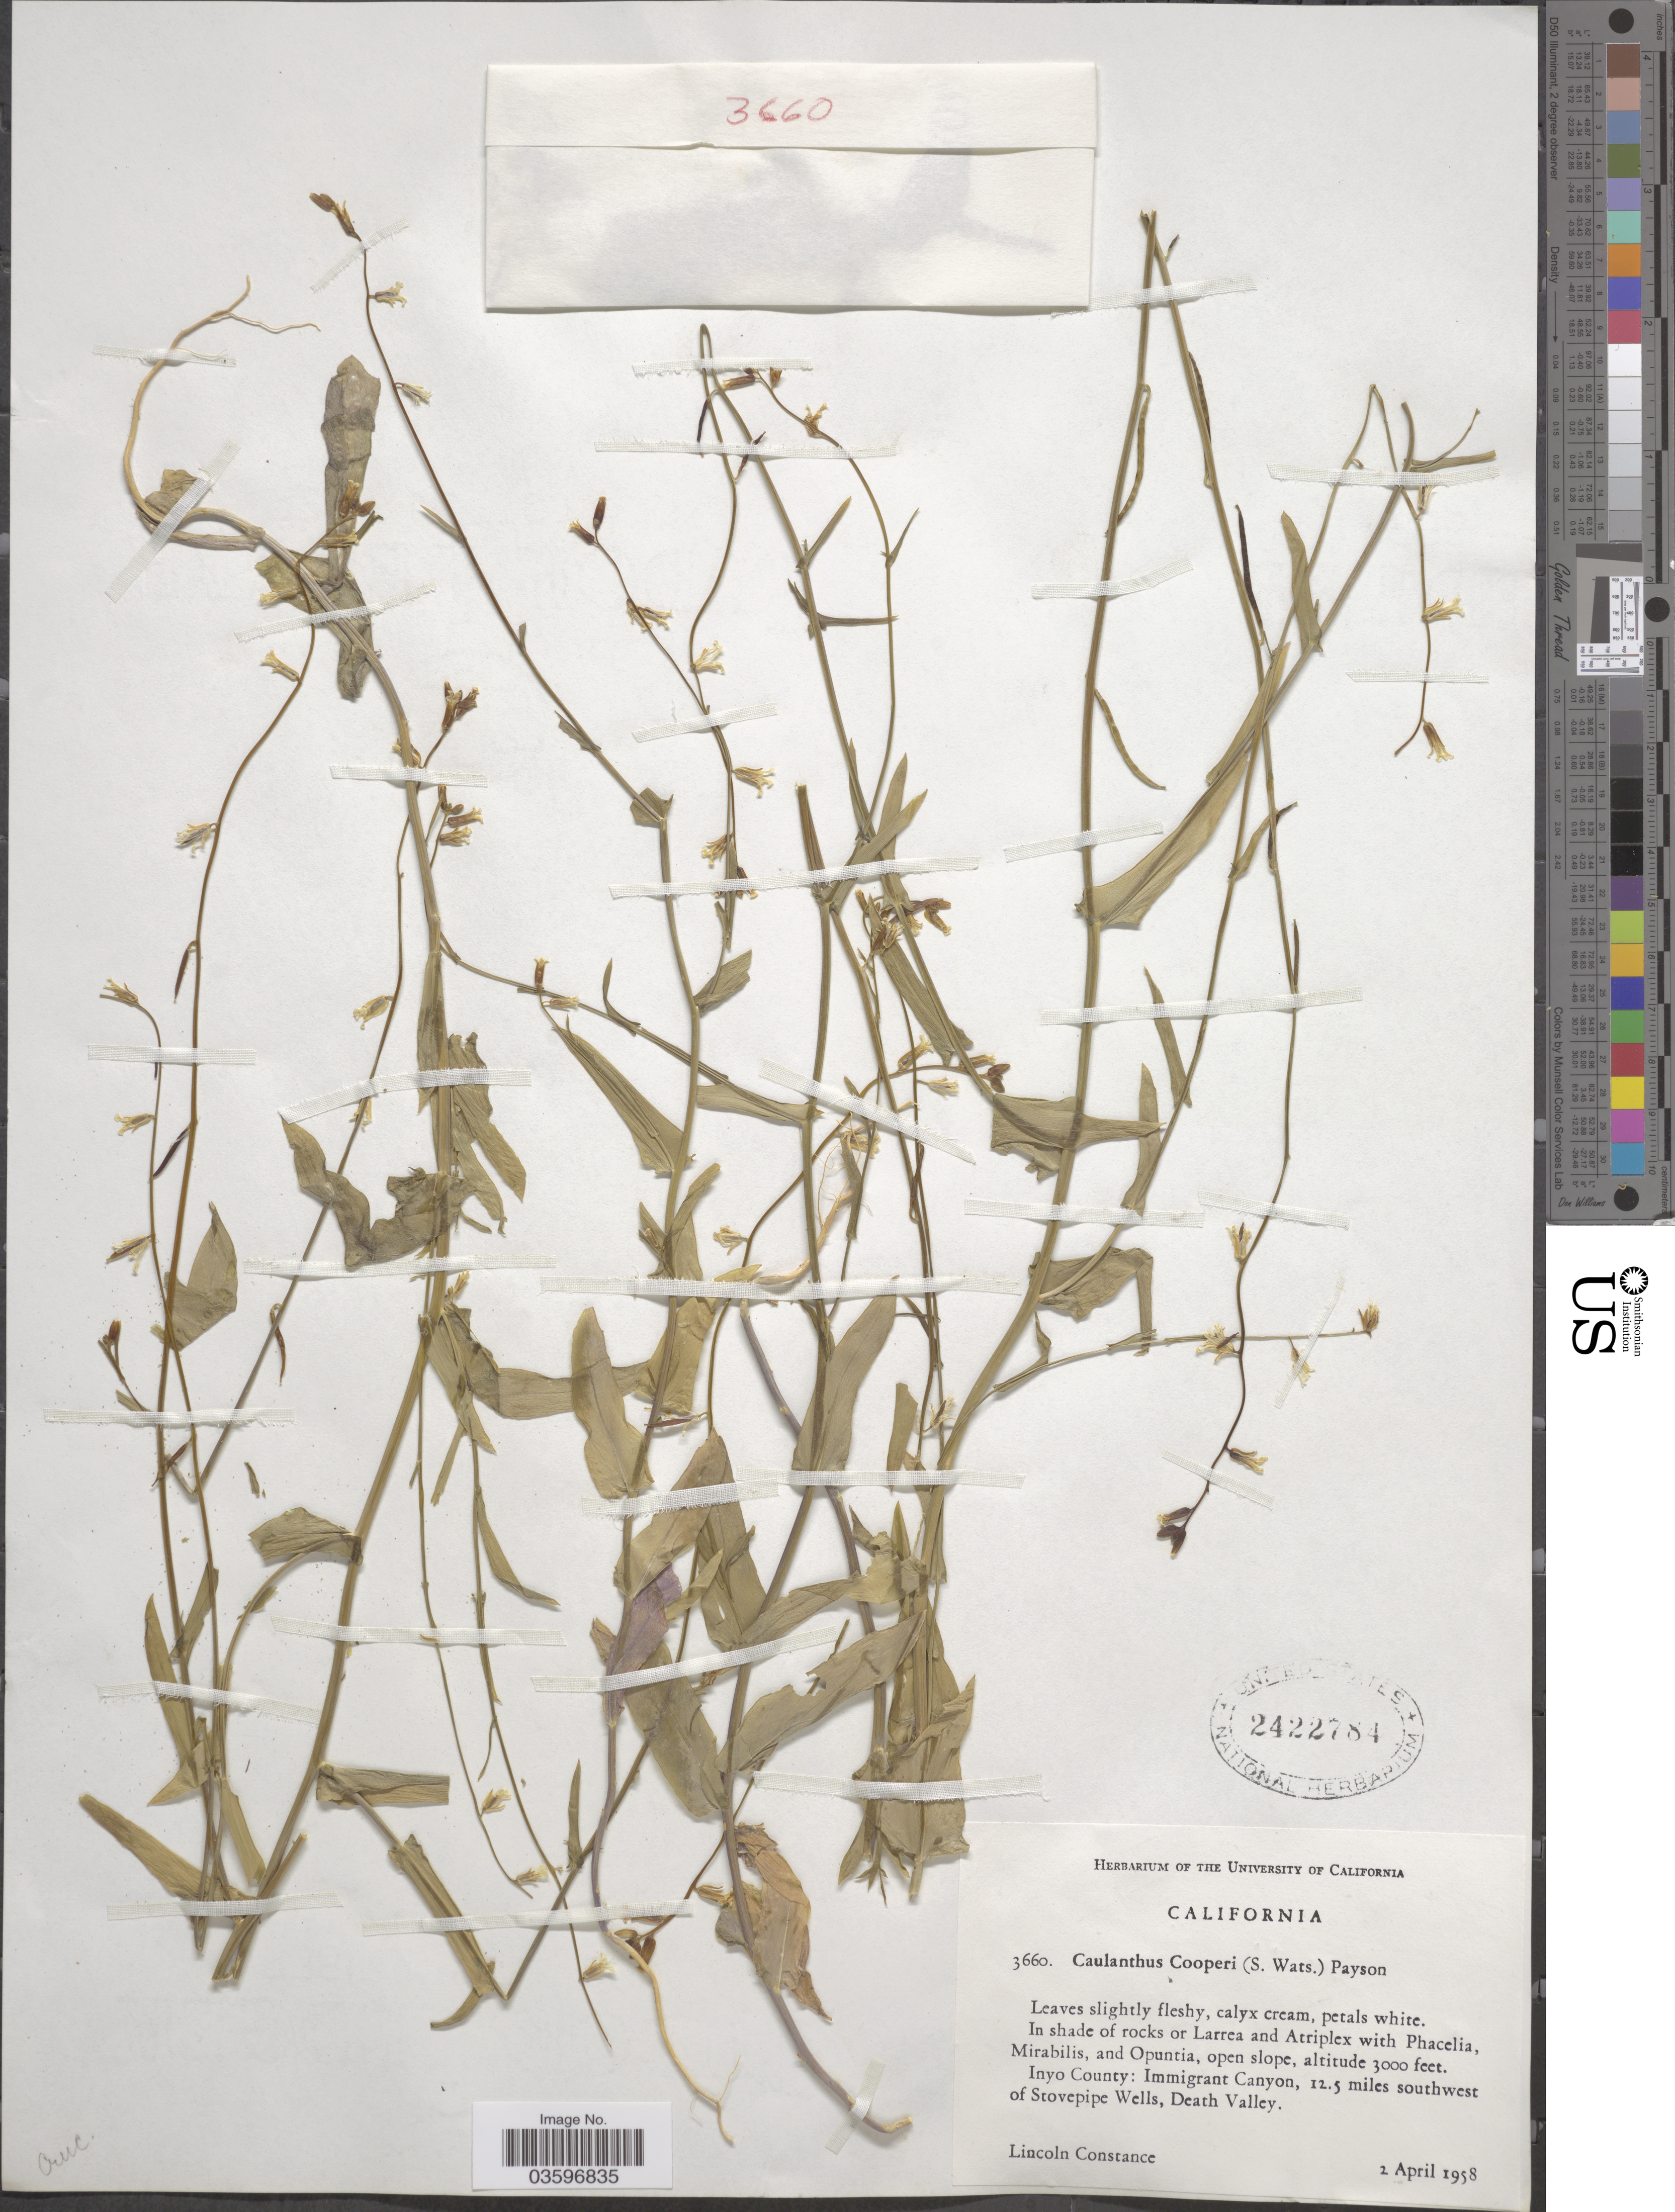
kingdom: Plantae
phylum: Tracheophyta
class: Magnoliopsida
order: Brassicales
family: Brassicaceae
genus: Caulanthus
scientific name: Caulanthus cooperi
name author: (S. Watson) Payson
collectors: L. Constance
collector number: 3660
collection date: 1958-04-02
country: United States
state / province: California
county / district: Inyo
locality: Inyo County: Immigrant Canyon, 12.5 miles southwest of Stovepipe Wells, Death Valley.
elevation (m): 914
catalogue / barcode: US 2422784